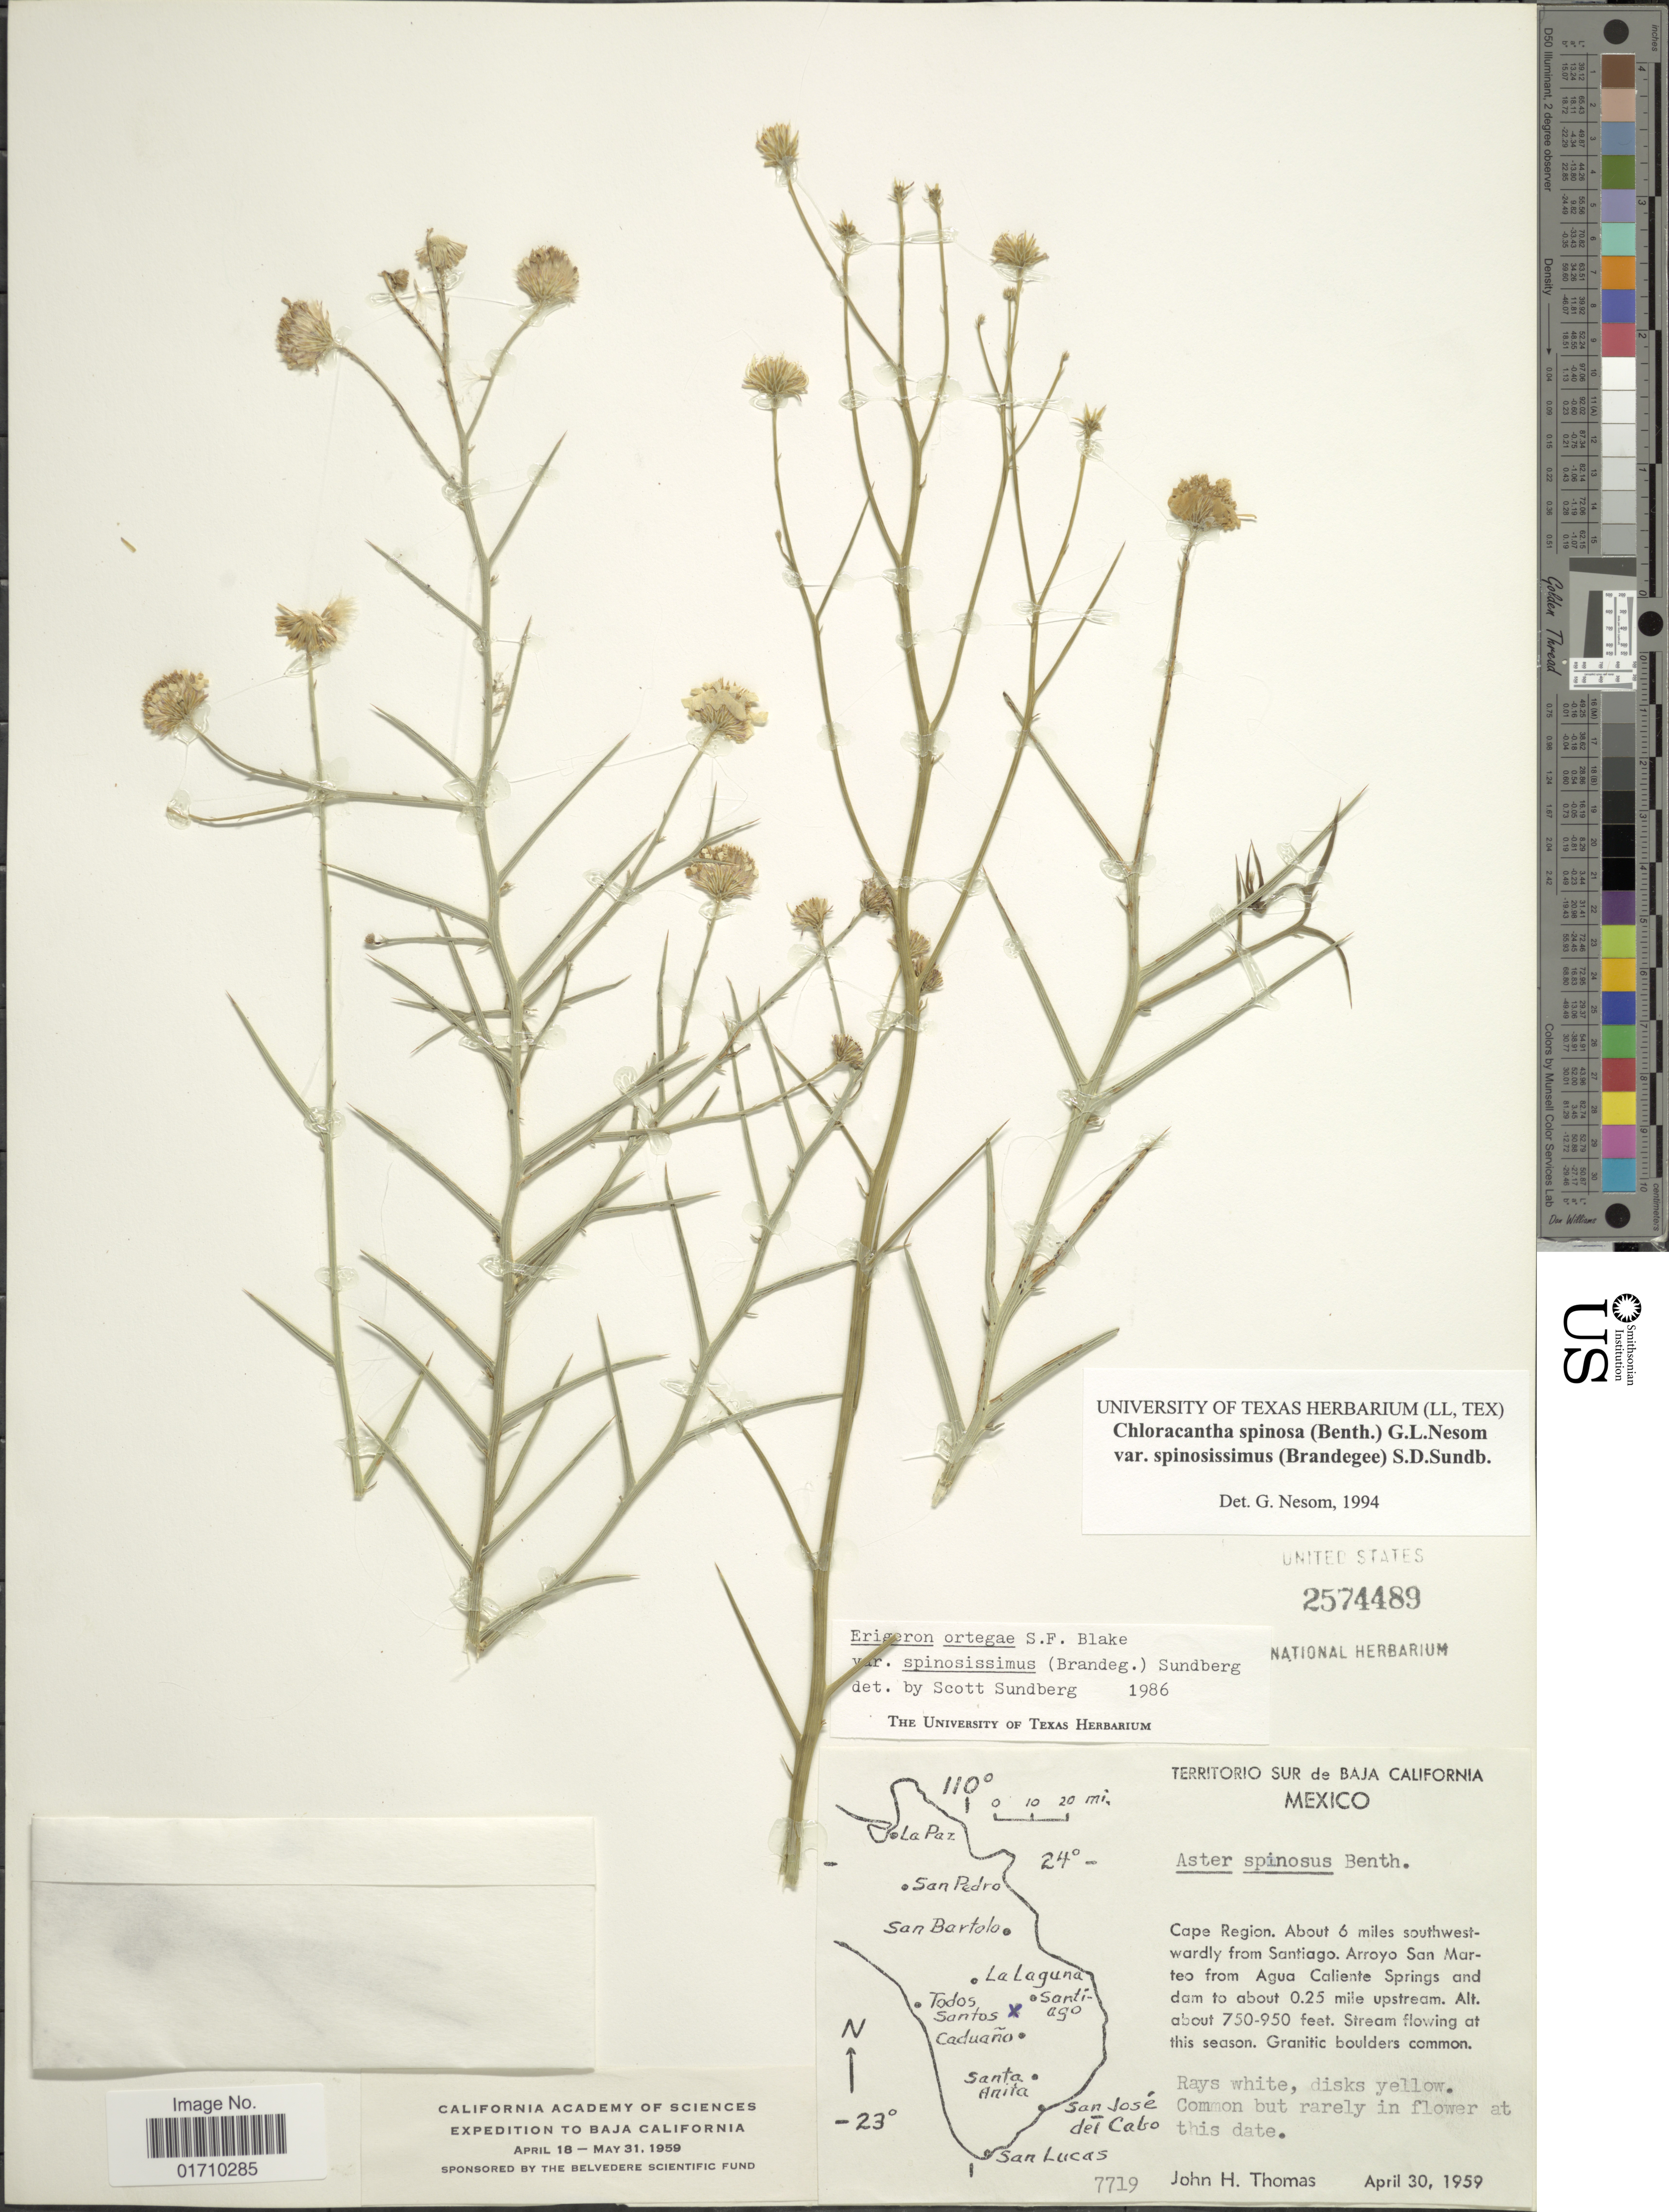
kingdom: Plantae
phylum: Tracheophyta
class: Magnoliopsida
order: Asterales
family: Asteraceae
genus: Chloracantha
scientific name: Chloracantha spinosa var. spinosissima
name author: (Brandegee) S.D. Sundb.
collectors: J. H. Thomas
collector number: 7719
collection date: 1959-04-30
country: Mexico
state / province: Baja California Sur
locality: Territorio Sur de Baja California, Cape Region. About 6 miles southwestwardly from Santiago. Arroyo San Marteo from Agua Caliente Springs and dam to about 0.25 mile upstrea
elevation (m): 229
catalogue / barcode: US 2574489